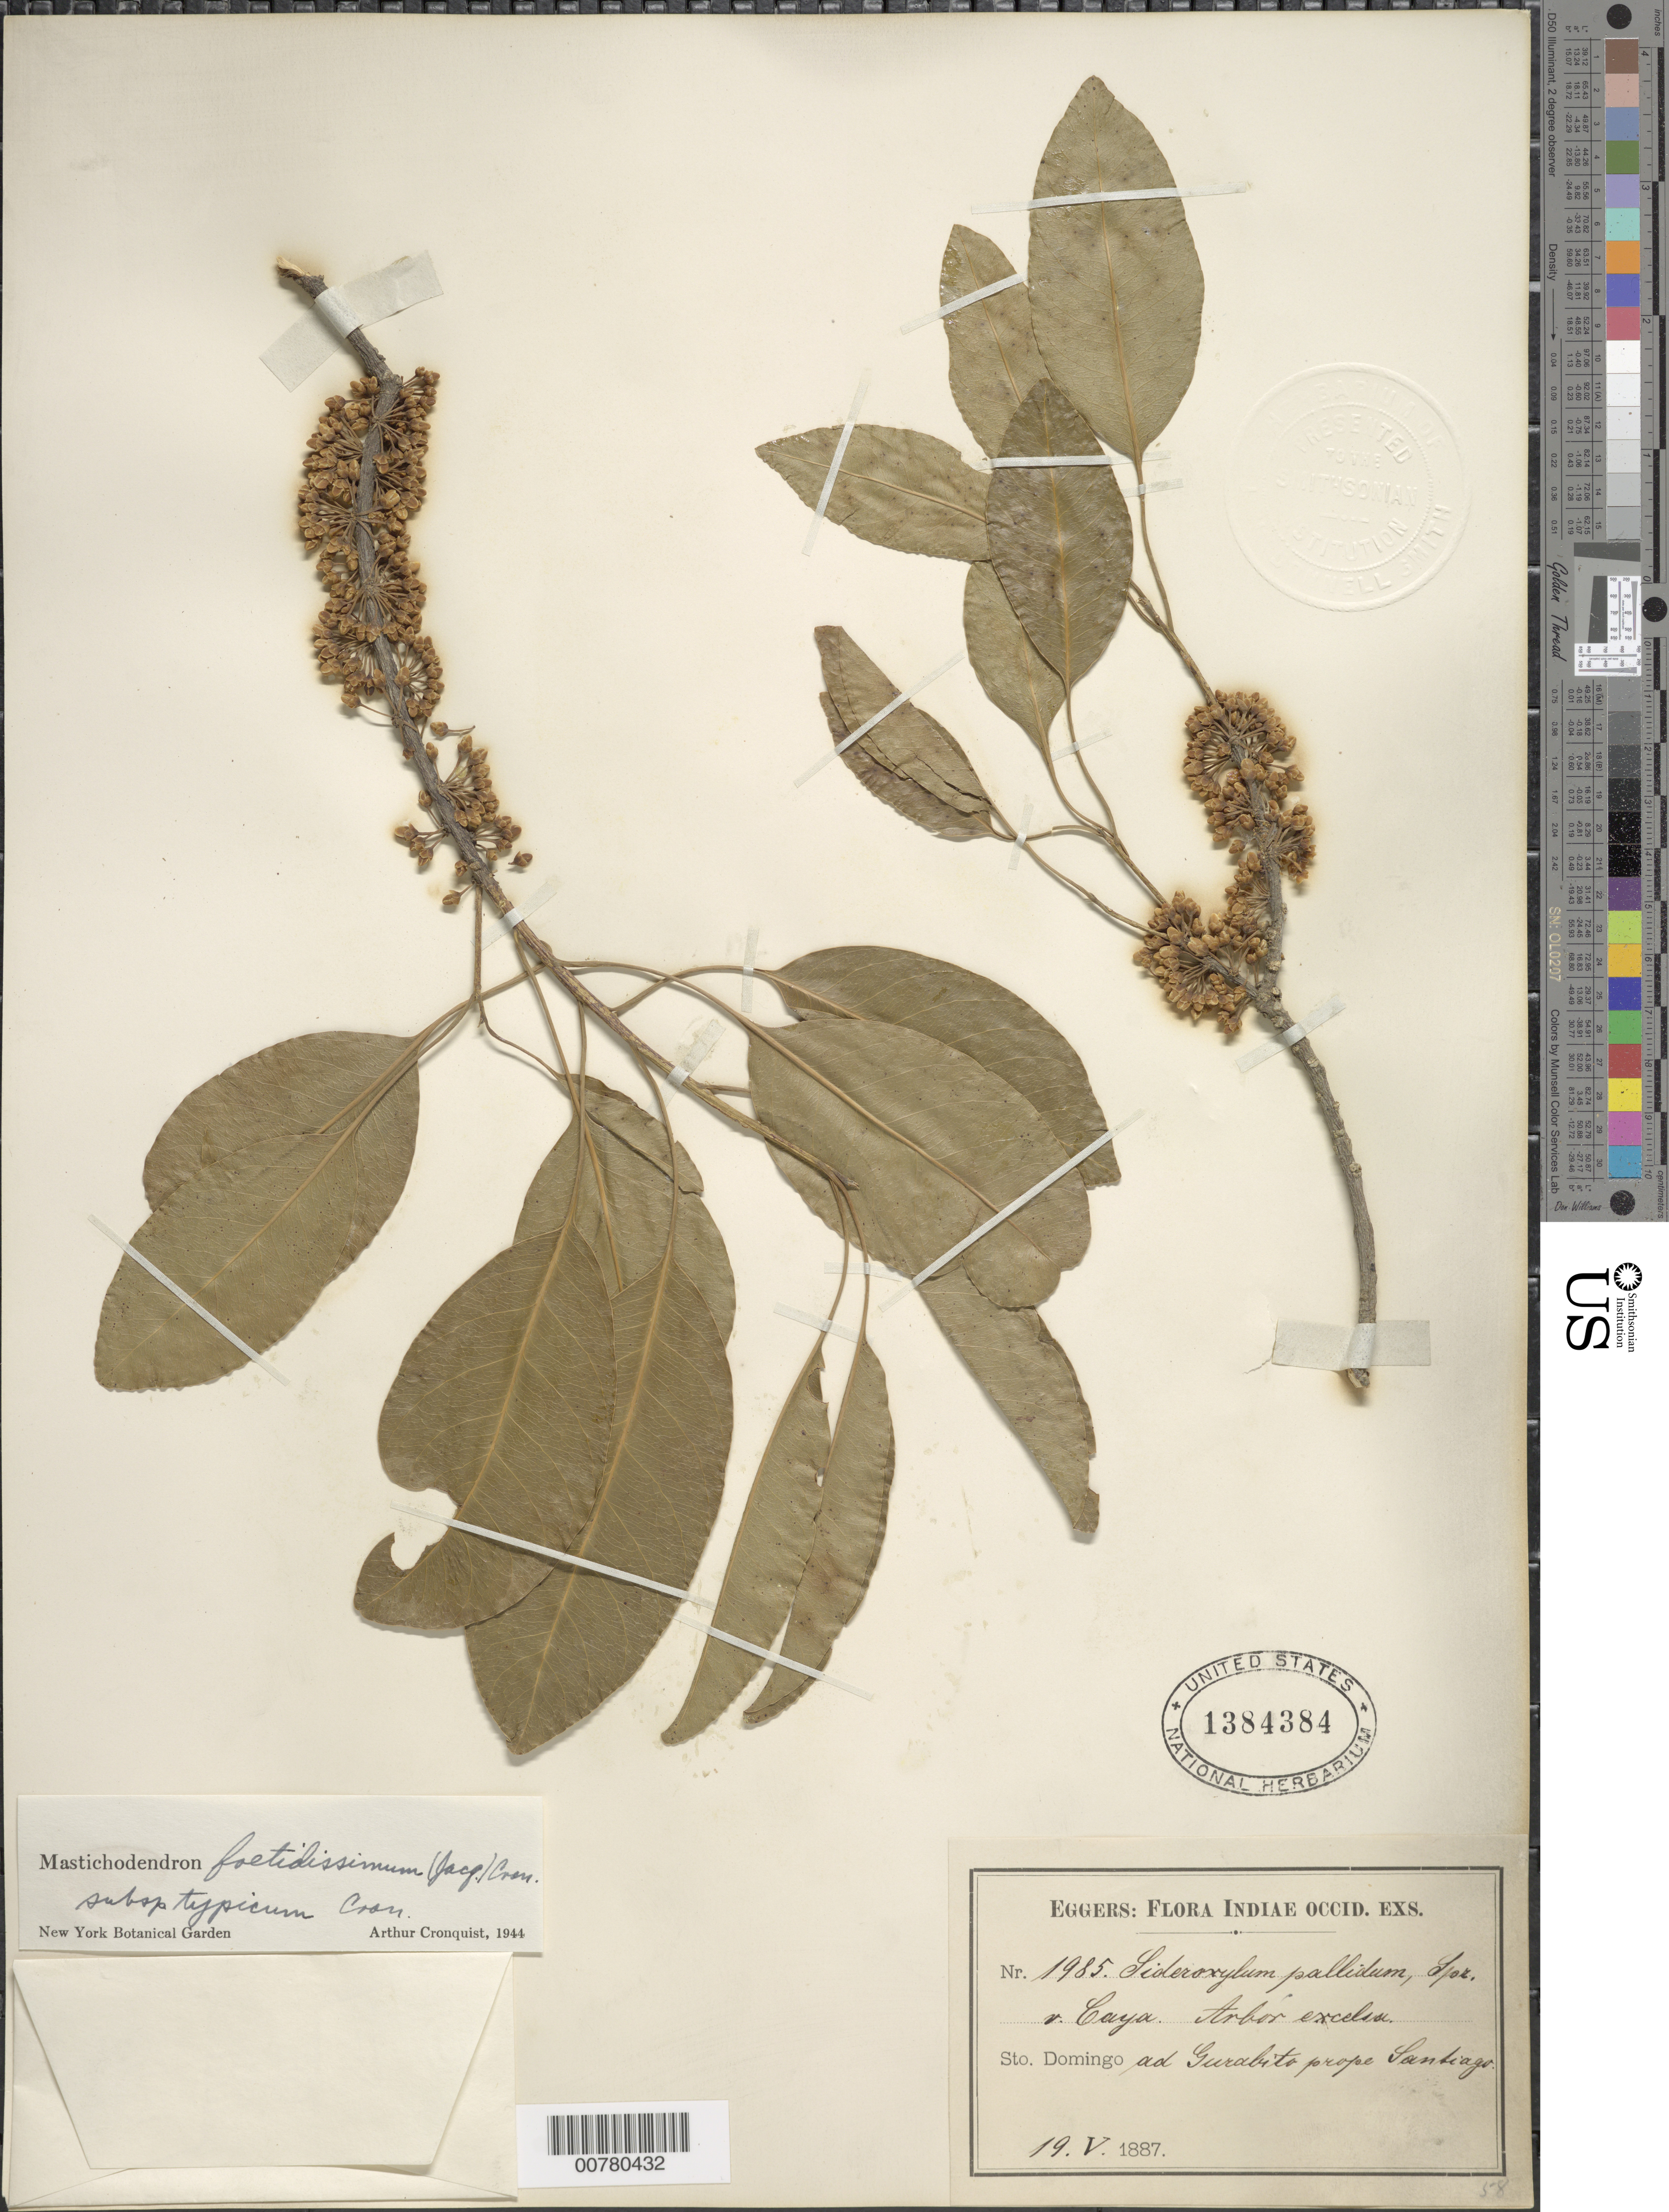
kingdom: Plantae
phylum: Tracheophyta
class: Magnoliopsida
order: Ericales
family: Sapotaceae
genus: Sideroxylon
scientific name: Sideroxylon foetidissimum subsp. foetidissimum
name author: Jacq.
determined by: Cronquist, A. J.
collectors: H. F. A. von Eggers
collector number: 1985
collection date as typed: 19 May 1887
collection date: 1887-05-19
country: Dominican Republic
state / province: Santiago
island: Hispaniola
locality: Gurabito.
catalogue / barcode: US 1384384